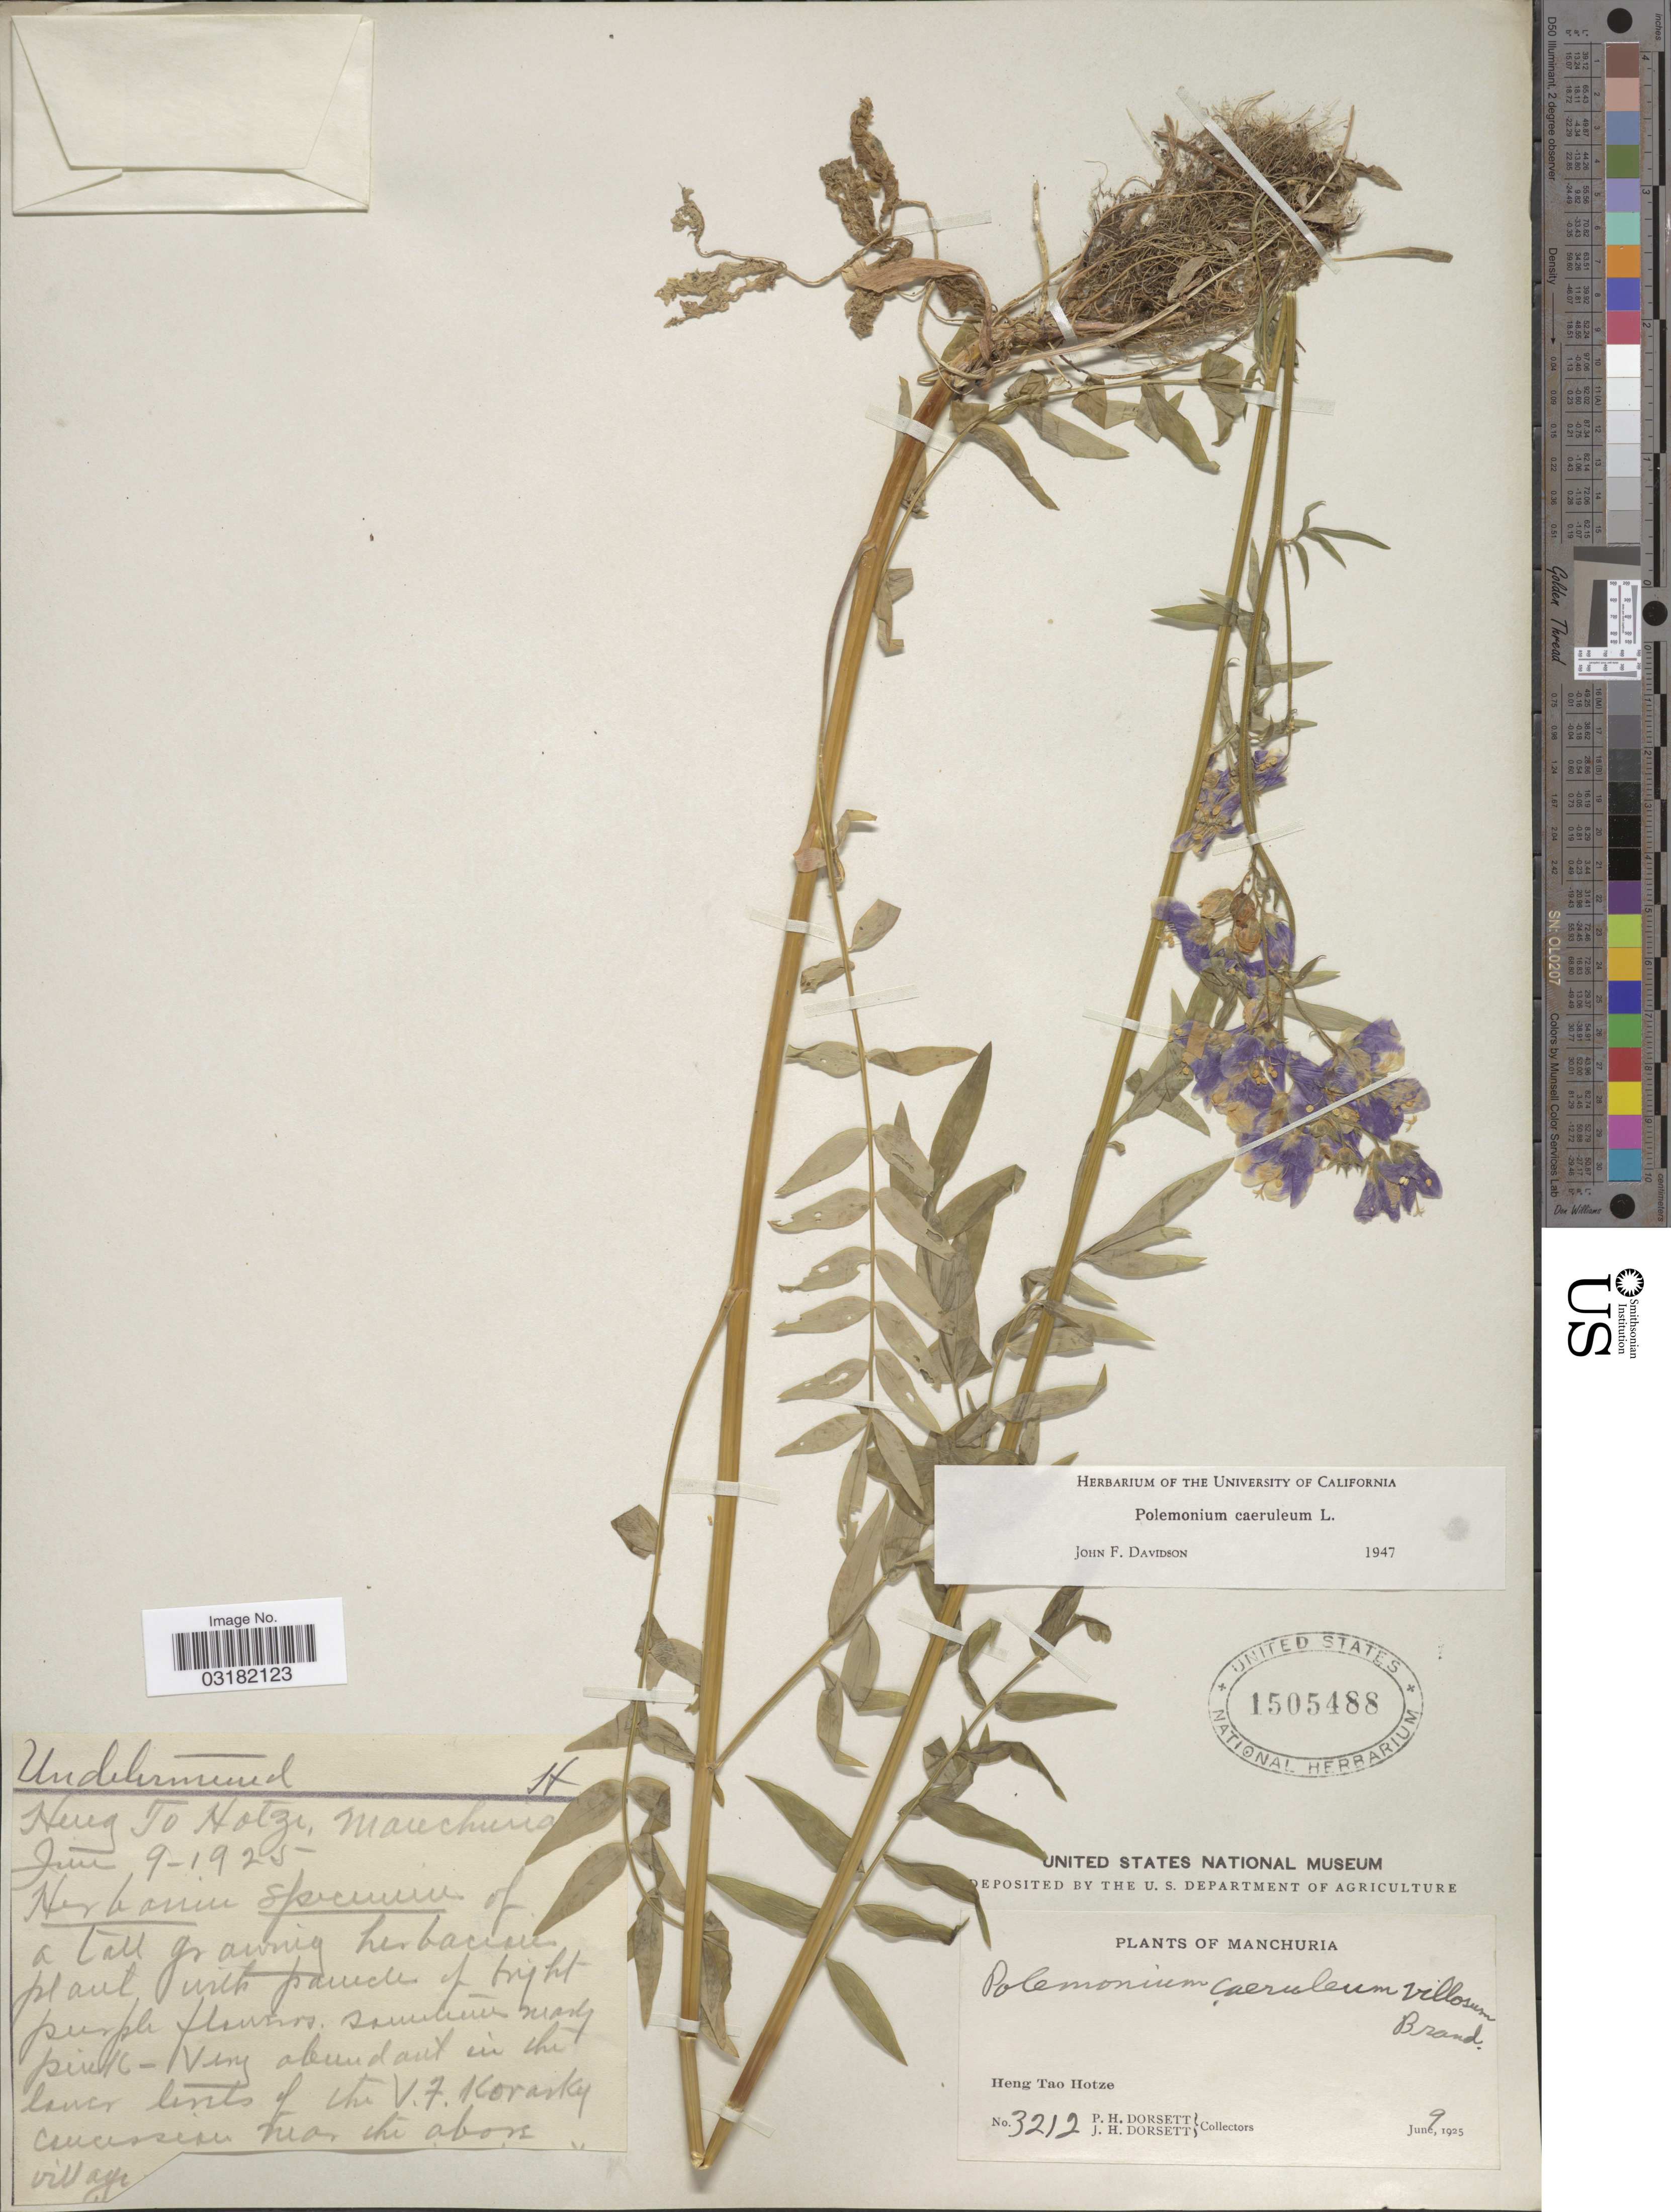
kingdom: Plantae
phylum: Tracheophyta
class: Magnoliopsida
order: Ericales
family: Polemoniaceae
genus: Polemonium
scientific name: Polemonium caeruleum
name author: L.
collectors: P. H. Dorsett & J. Dorsett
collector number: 3212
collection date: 1925-06-09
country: China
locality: Manchuria. Heng Tao Hotze.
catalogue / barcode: US 1505488